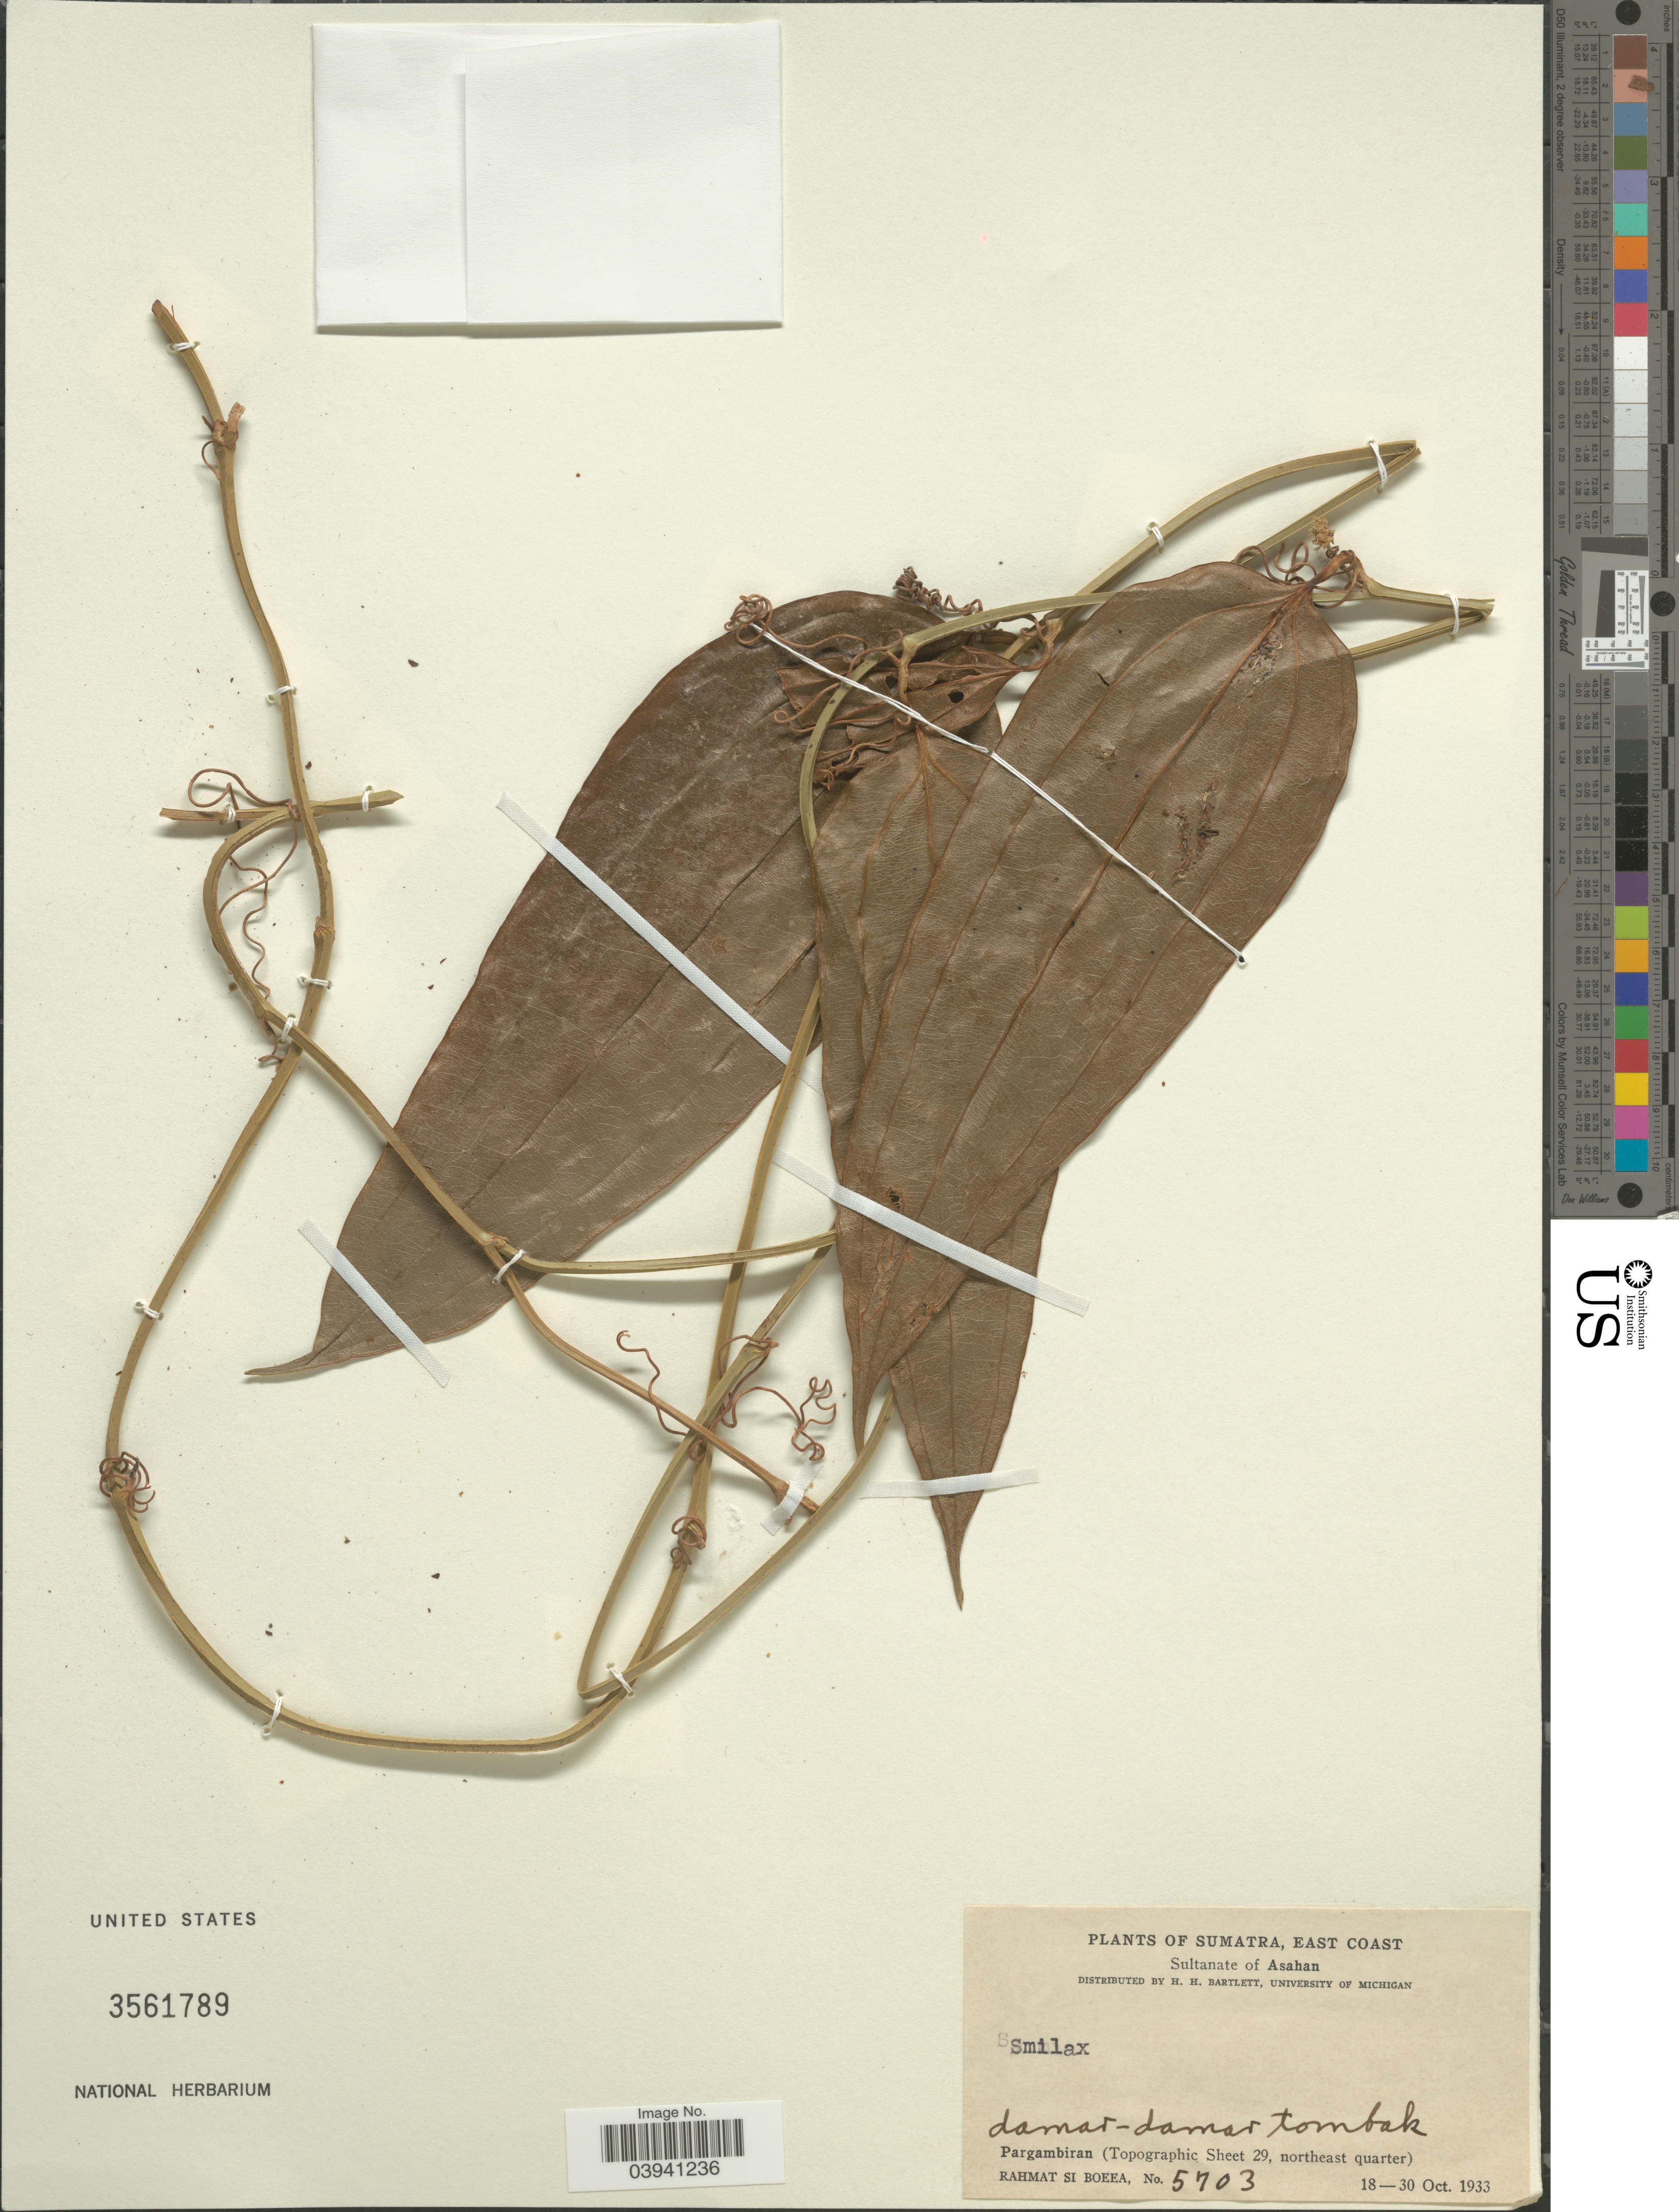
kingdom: Plantae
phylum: Tracheophyta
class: Liliopsida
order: Liliales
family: Smilacaceae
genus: Smilax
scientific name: Smilax sp.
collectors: Rahmat Si Boeea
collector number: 5703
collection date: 1933-10-18/1933-10-30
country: Indonesia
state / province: Sumatra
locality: East Coast. Sultanate of Asahan. Pargambiran (Topographic Sheet 29, northeast quarter).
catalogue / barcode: US 3561789